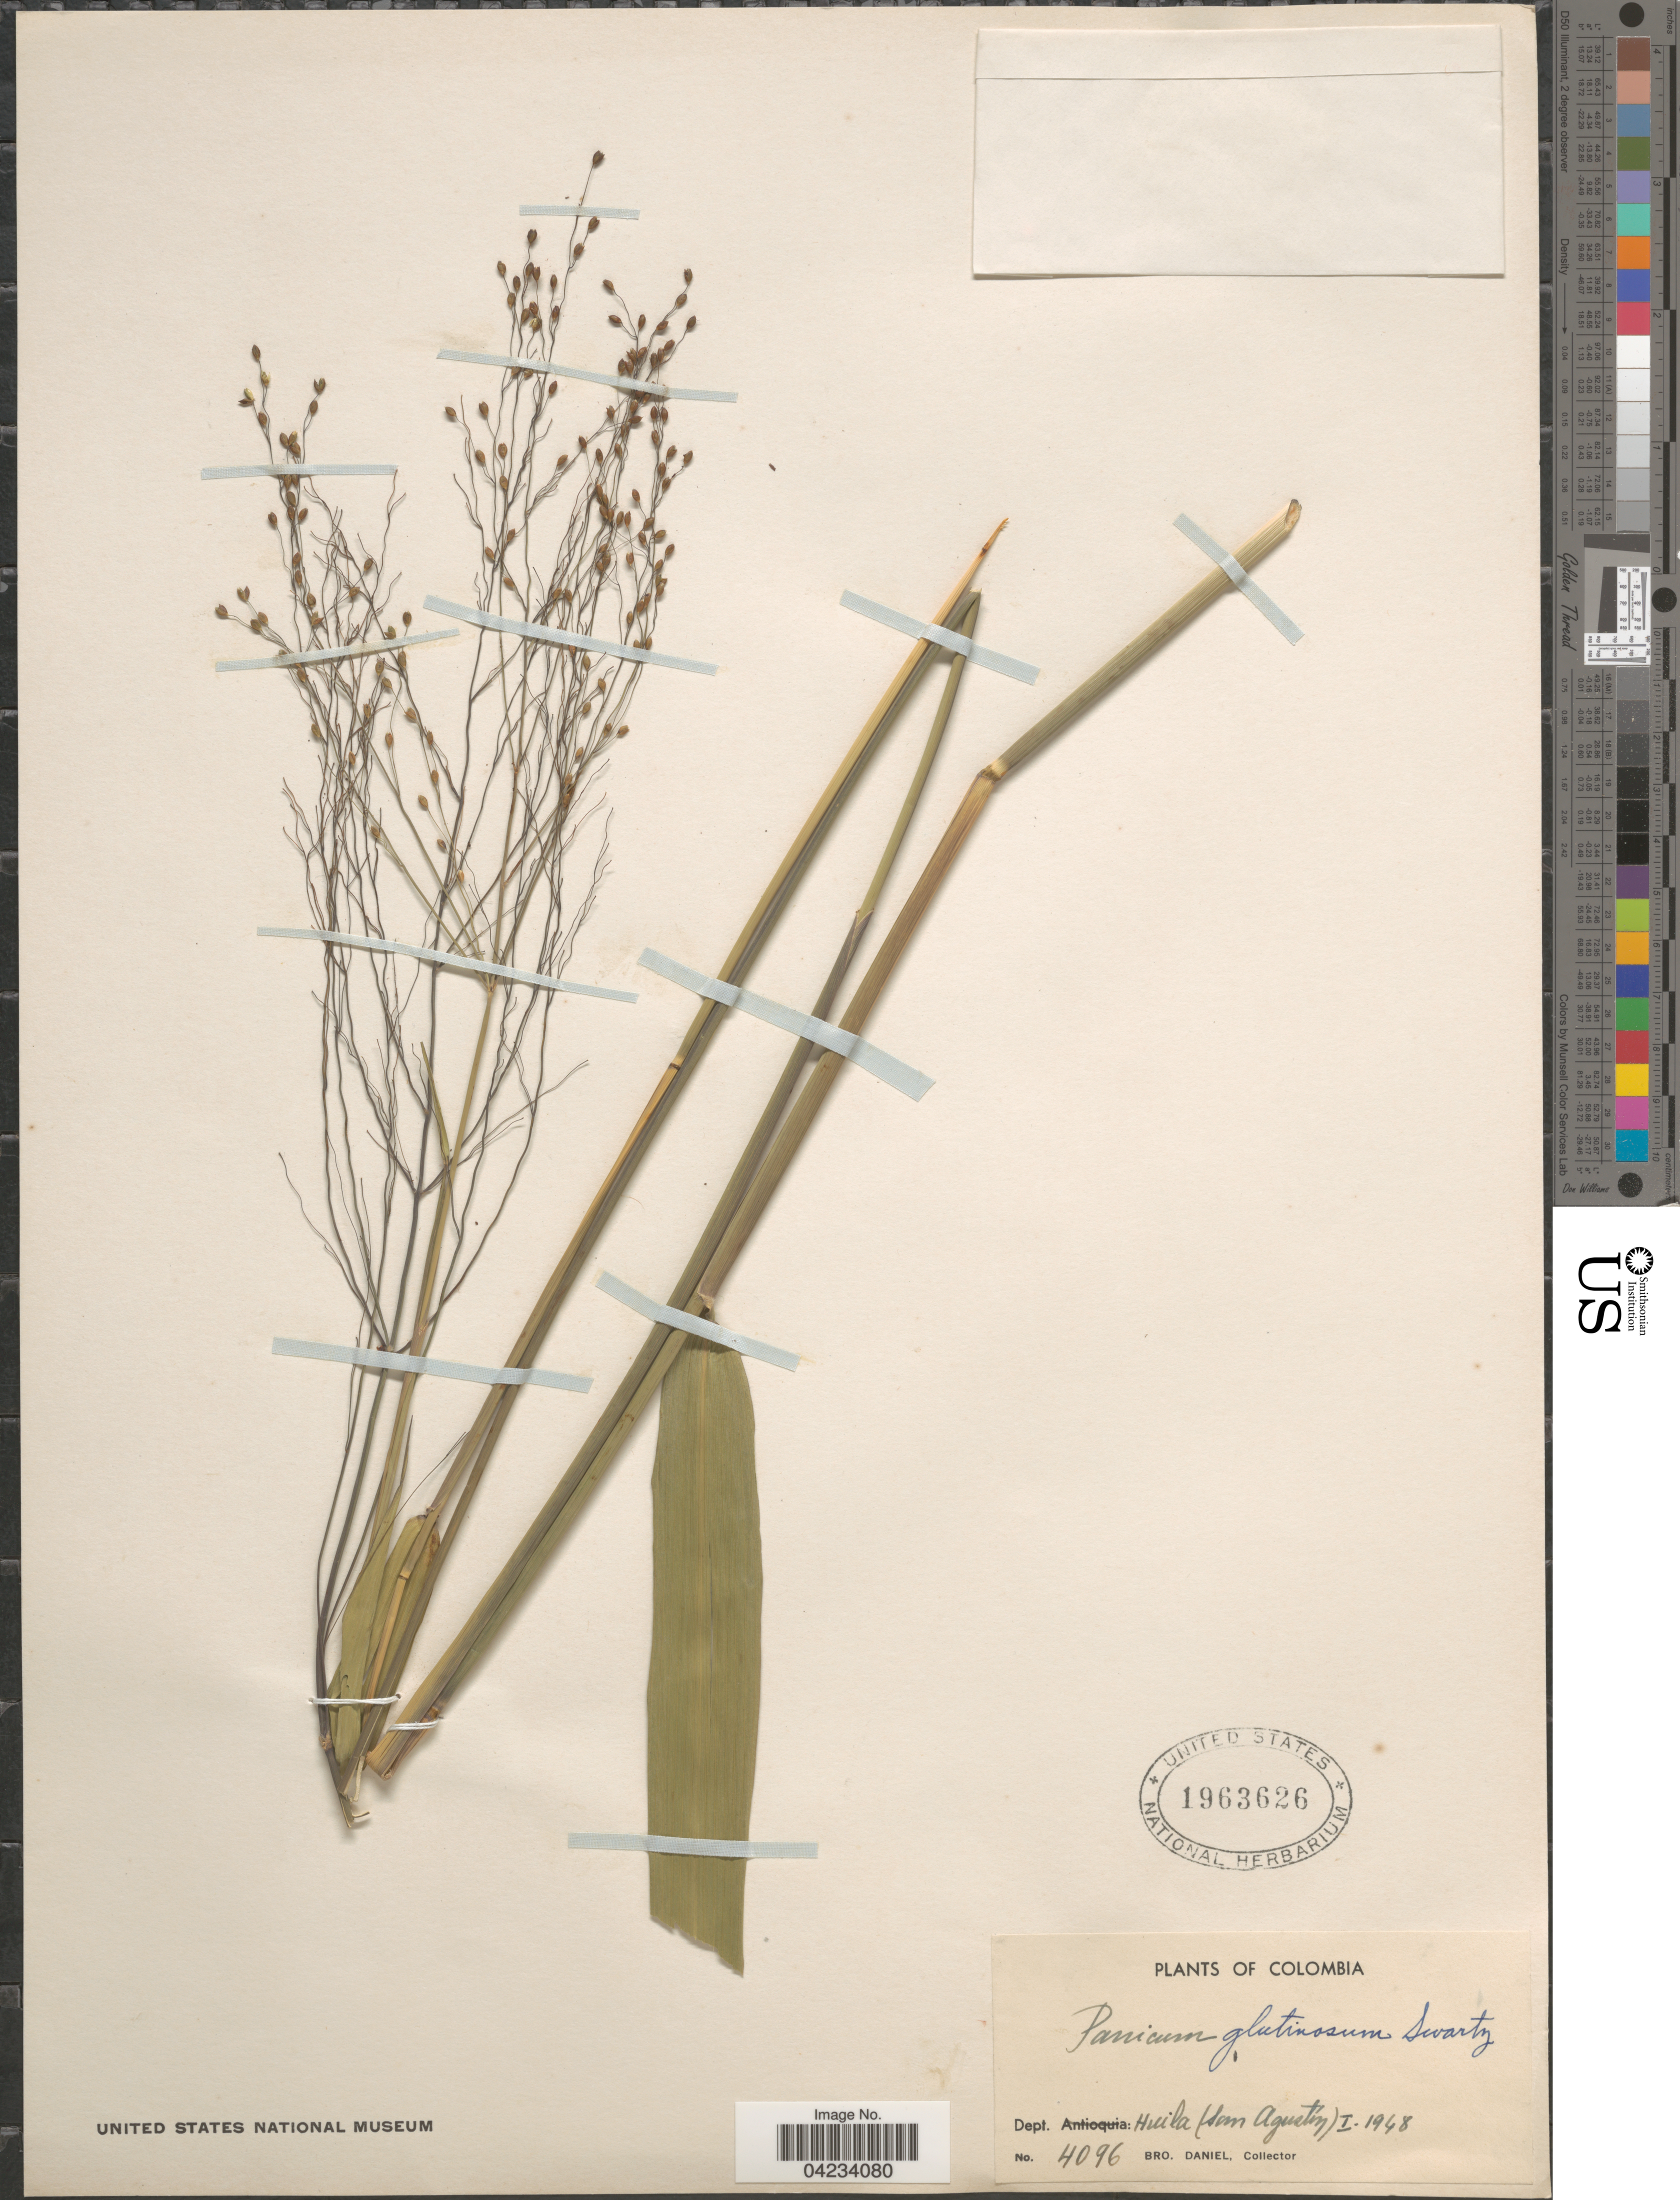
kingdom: Plantae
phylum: Tracheophyta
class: Liliopsida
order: Poales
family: Poaceae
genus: Homolepis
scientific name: Homolepis glutinosa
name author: (Sw.) Zuloaga & Soderstr.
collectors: Bro. Daniel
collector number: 4096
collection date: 1948-01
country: Colombia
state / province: Huila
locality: Dept. Huila (San Agustín).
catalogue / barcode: US 1963626